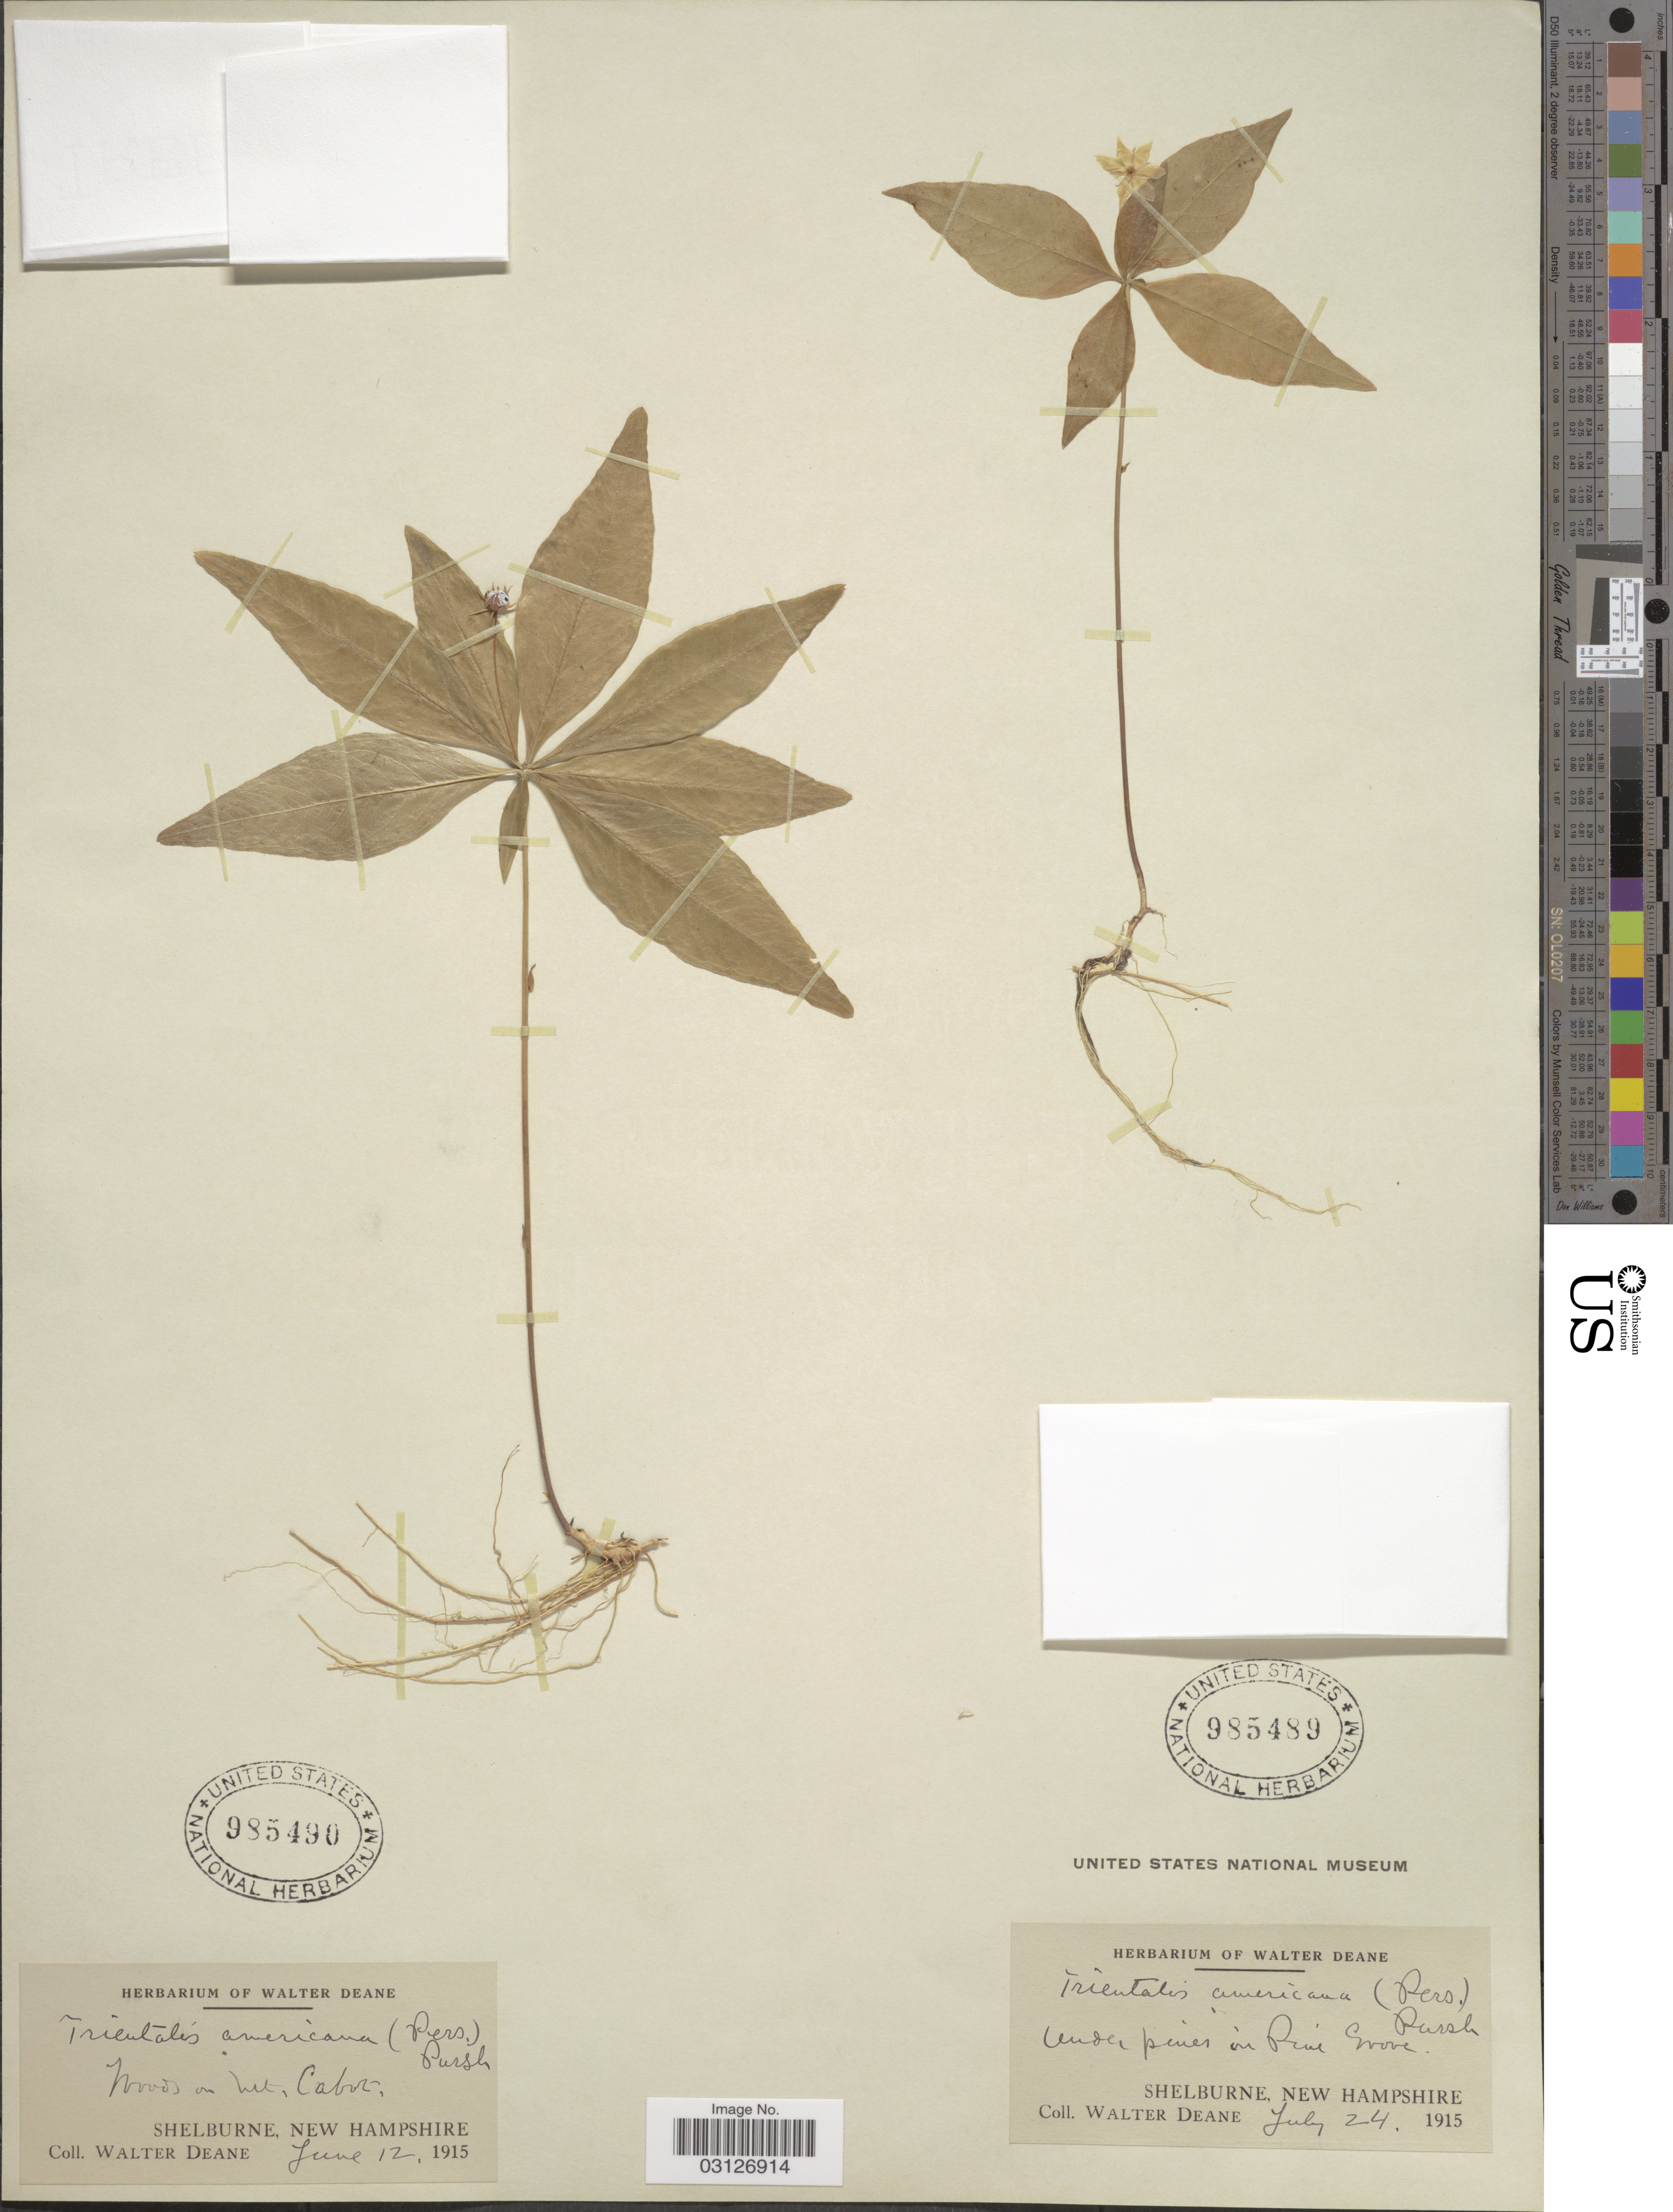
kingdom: Plantae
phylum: Tracheophyta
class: Magnoliopsida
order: Ericales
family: Primulaceae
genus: Trientalis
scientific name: Trientalis americana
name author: Pursh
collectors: W. Deane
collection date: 1915-06-12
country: United States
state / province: New Hampshire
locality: Shelburne. Woods on Mt. Cabot.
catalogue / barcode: US 985490